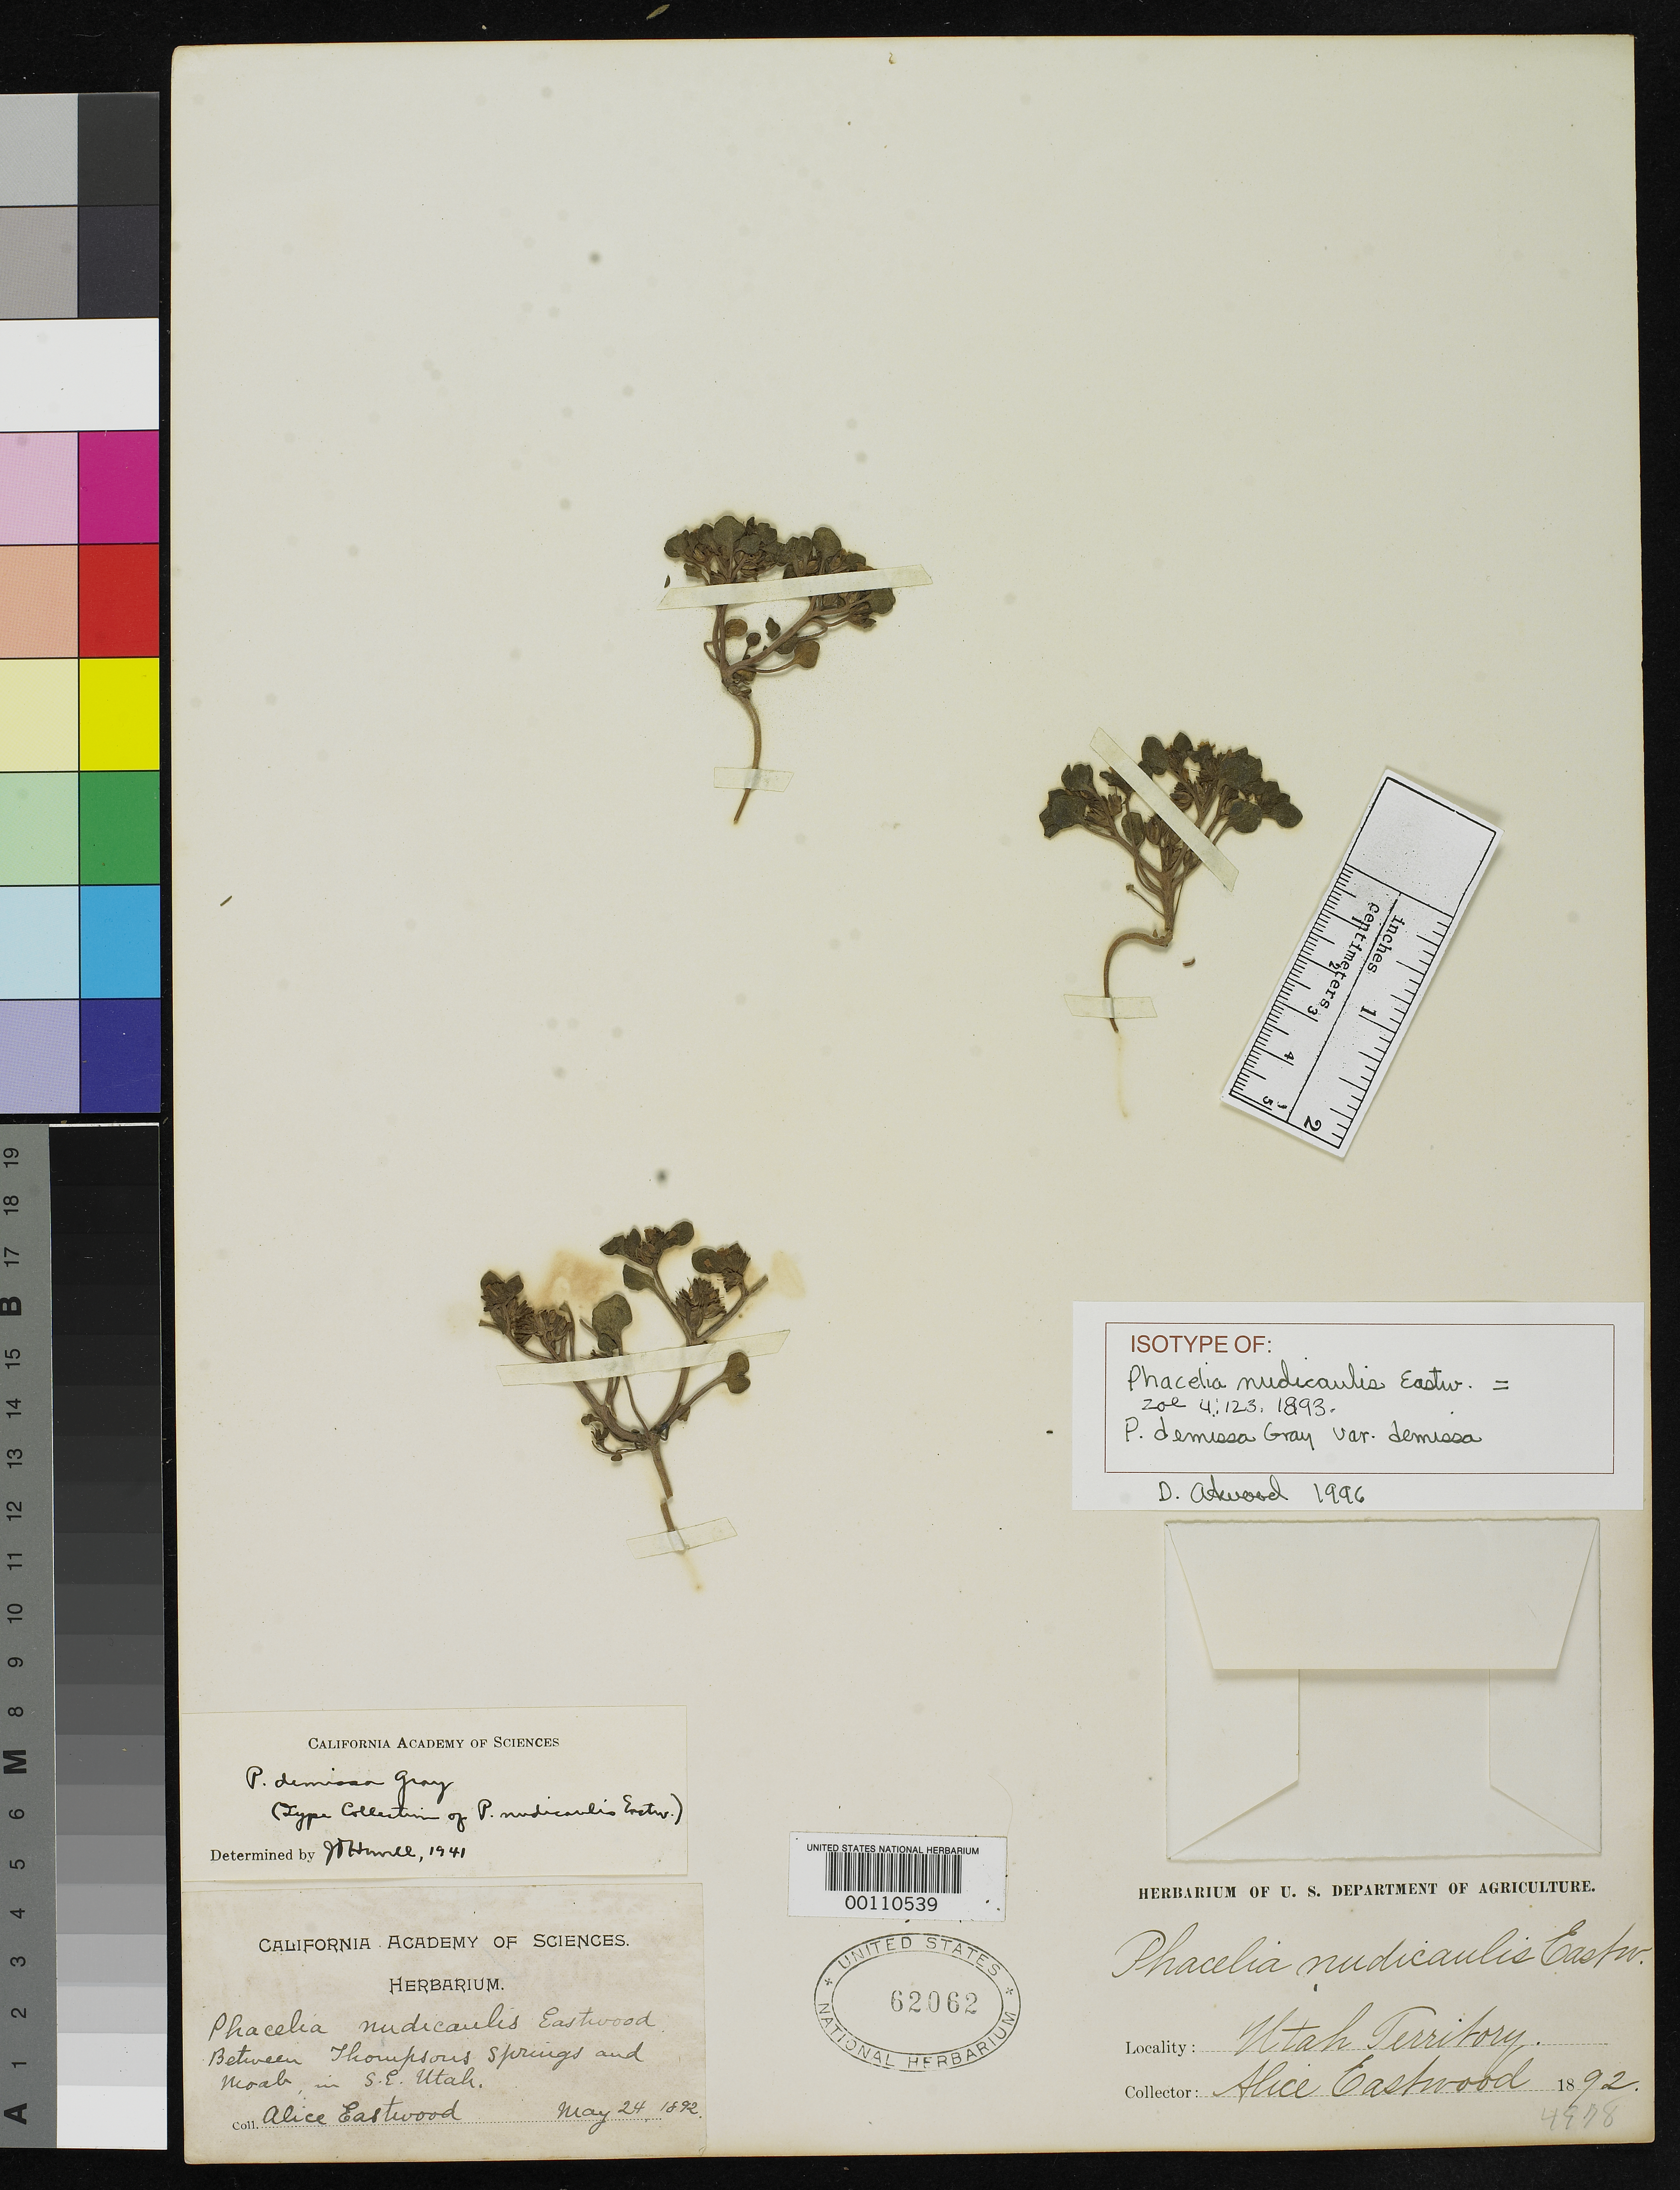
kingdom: Plantae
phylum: Tracheophyta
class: Magnoliopsida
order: Boraginales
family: Hydrophyllaceae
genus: Phacelia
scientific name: Phacelia nudicaulis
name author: Eastw.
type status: Isotype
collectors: A. Eastwood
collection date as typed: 24 May 1892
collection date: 1892-05-24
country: United States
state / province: Utah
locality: Between Thompson's Springs & Noah.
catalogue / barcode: US 62062